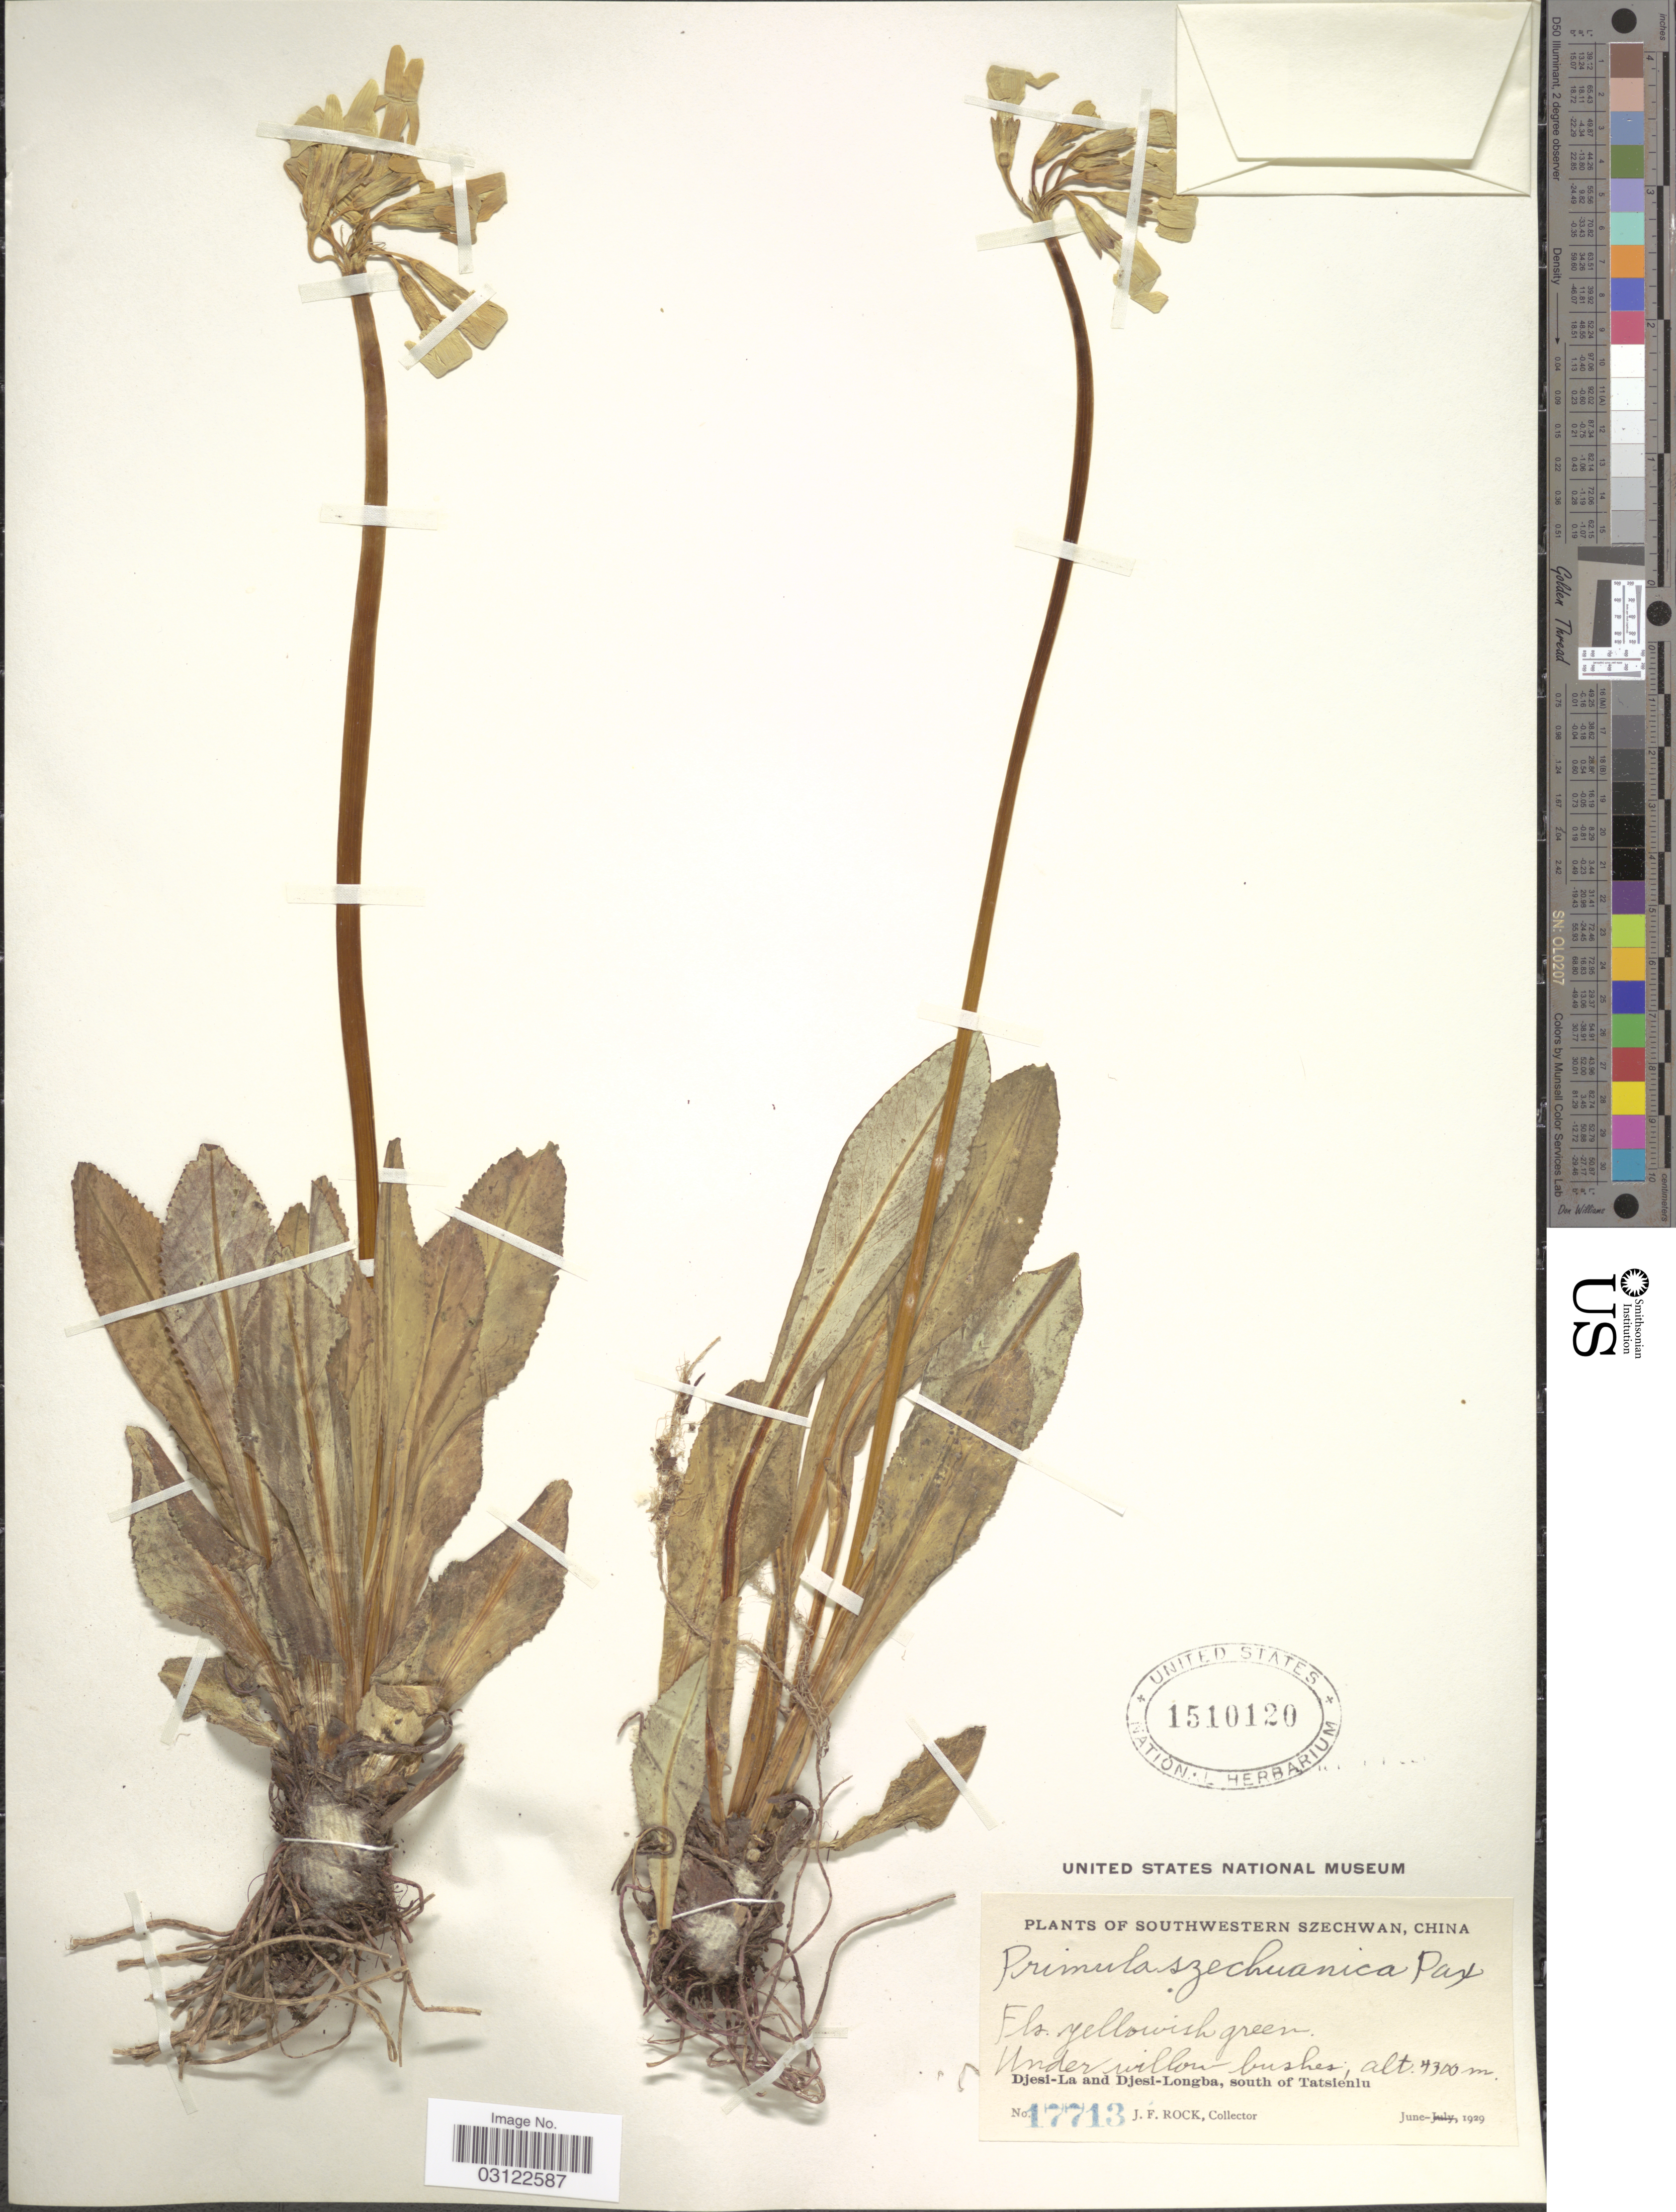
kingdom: Plantae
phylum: Tracheophyta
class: Magnoliopsida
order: Ericales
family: Primulaceae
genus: Primula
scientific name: Primula szechuanica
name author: Pax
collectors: J. Rock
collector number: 17713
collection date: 1929-06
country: China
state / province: Sichuan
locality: Southwestern Szechwan. Djesi-La and Djesi-Longba, south of Tatsienlu.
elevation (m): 4300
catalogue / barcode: US 1510120